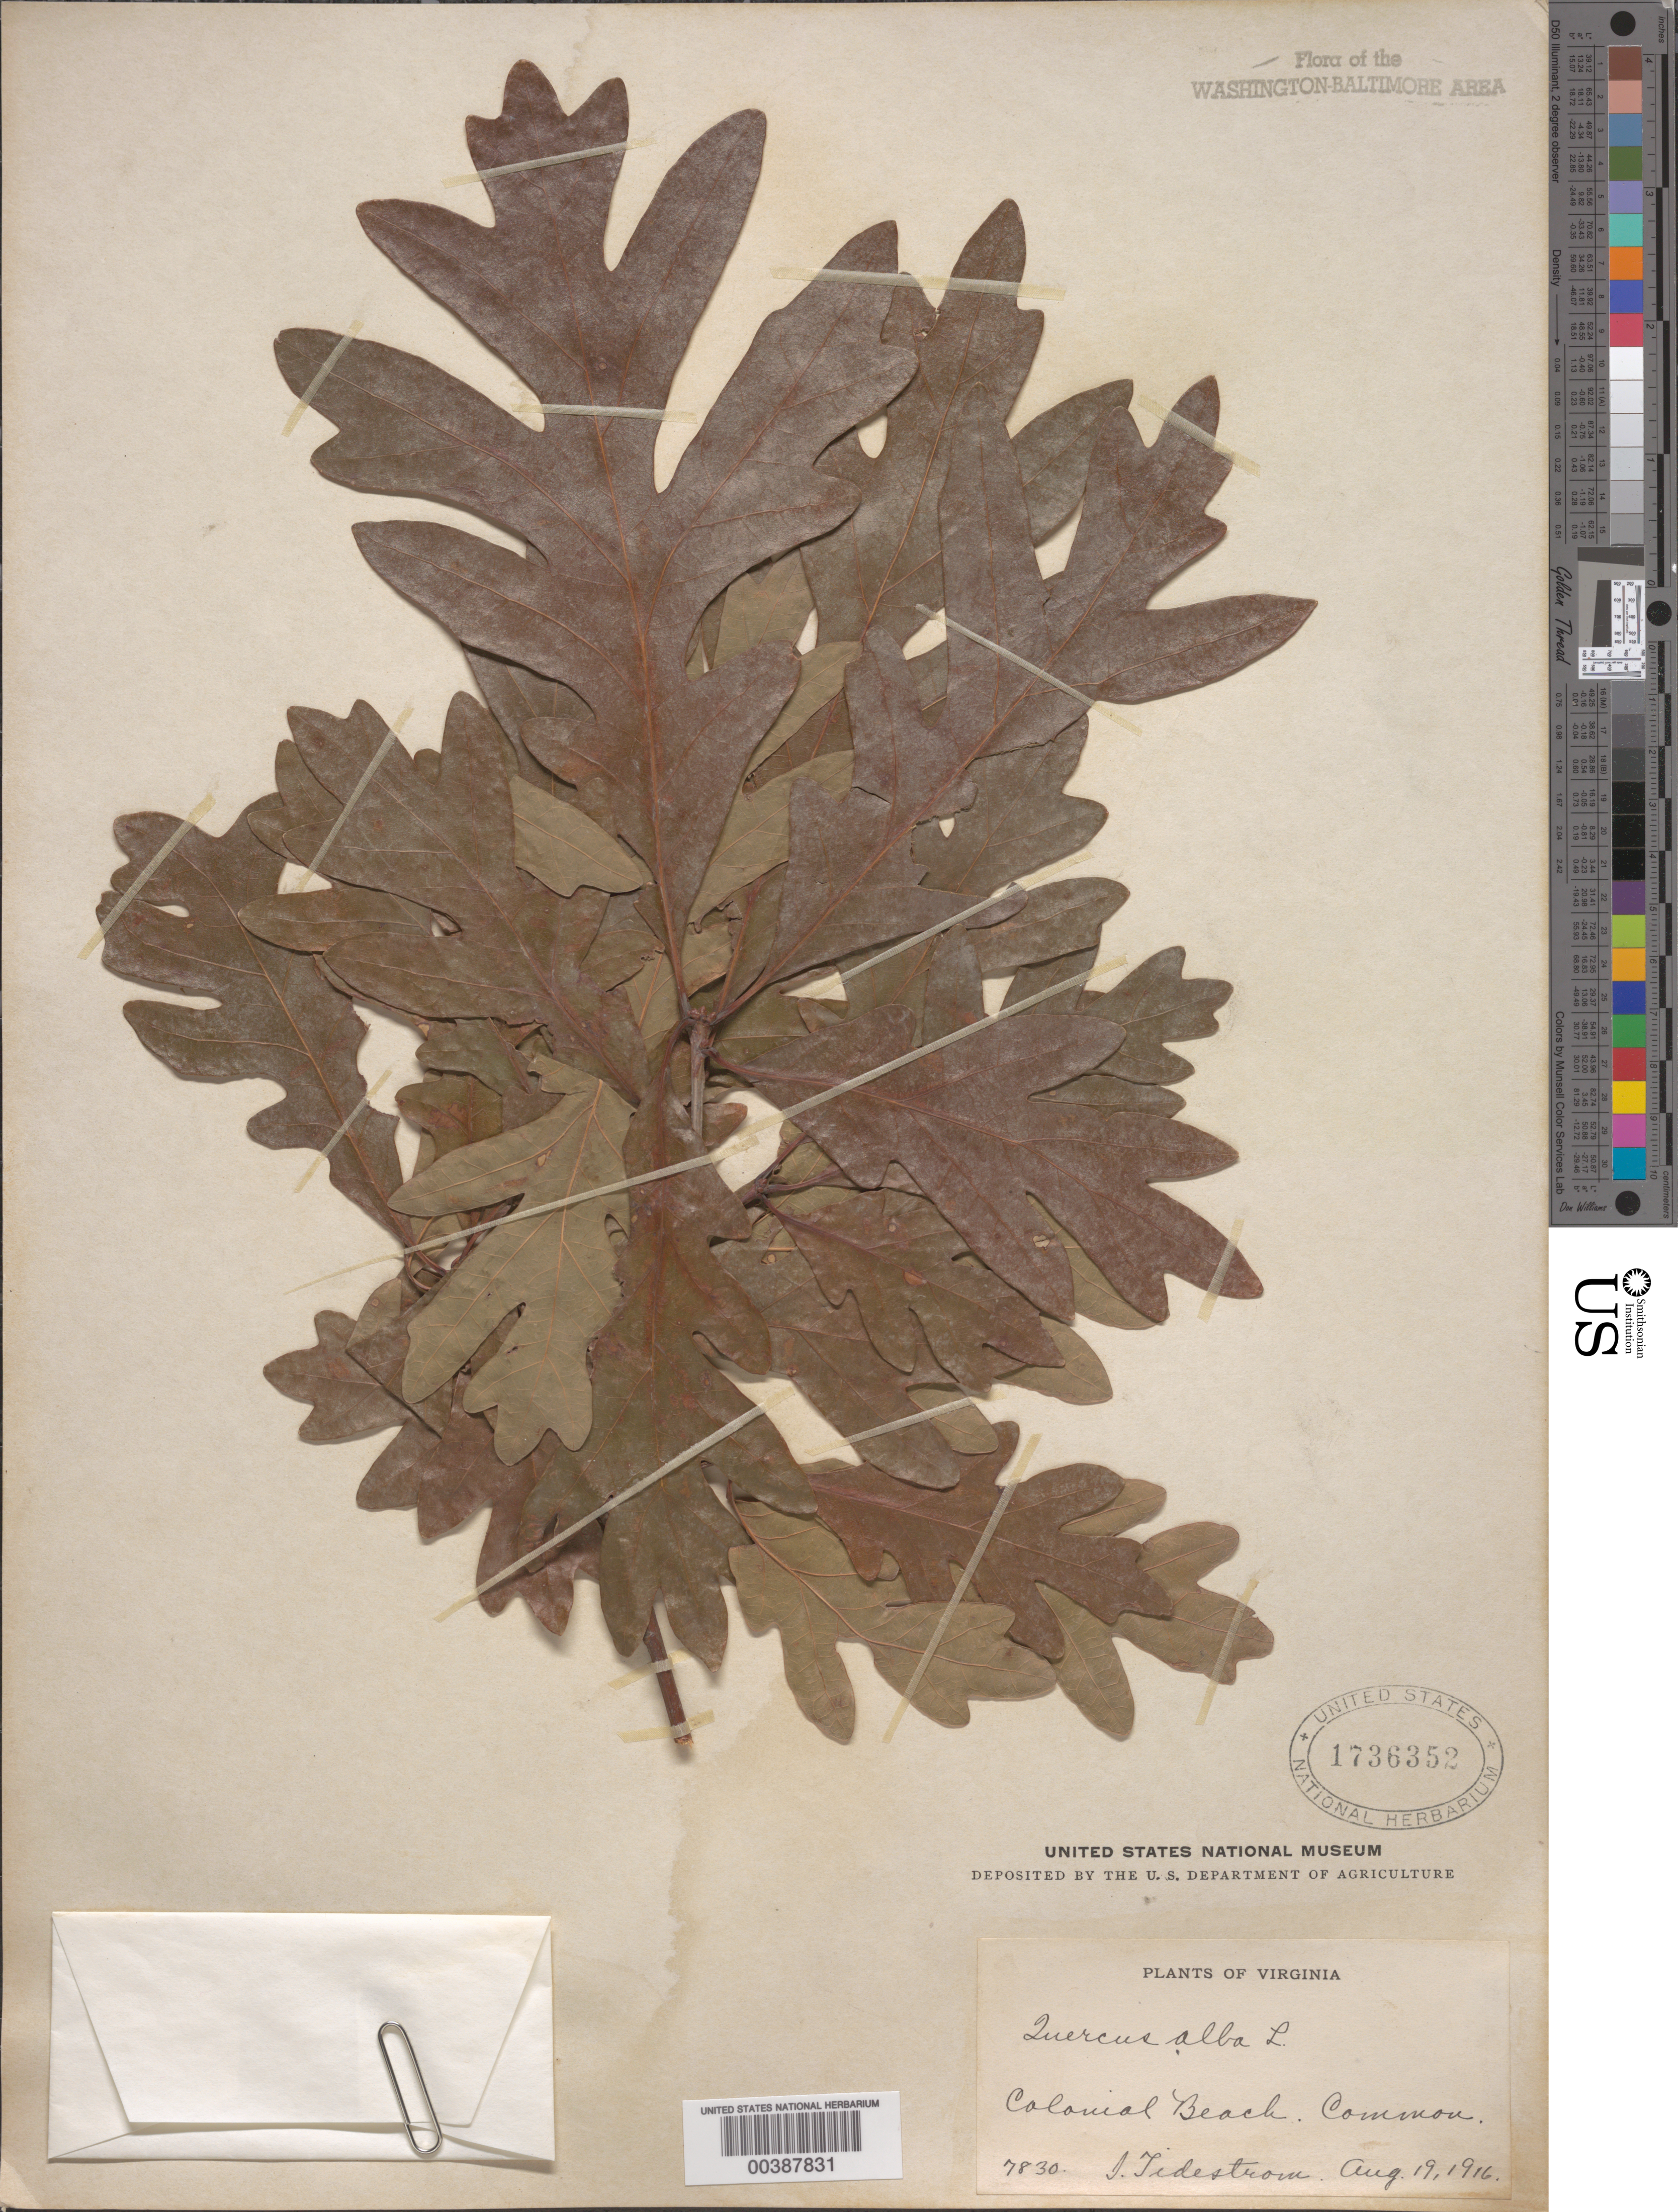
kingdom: Plantae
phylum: Tracheophyta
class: Magnoliopsida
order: Fagales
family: Fagaceae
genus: Quercus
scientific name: Quercus alba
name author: L.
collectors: I. F. Tidestrom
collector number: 7830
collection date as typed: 19 Aug 1916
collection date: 1916-08-19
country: United States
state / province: Virginia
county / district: Westmoreland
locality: Colonial Beach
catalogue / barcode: US 1736352